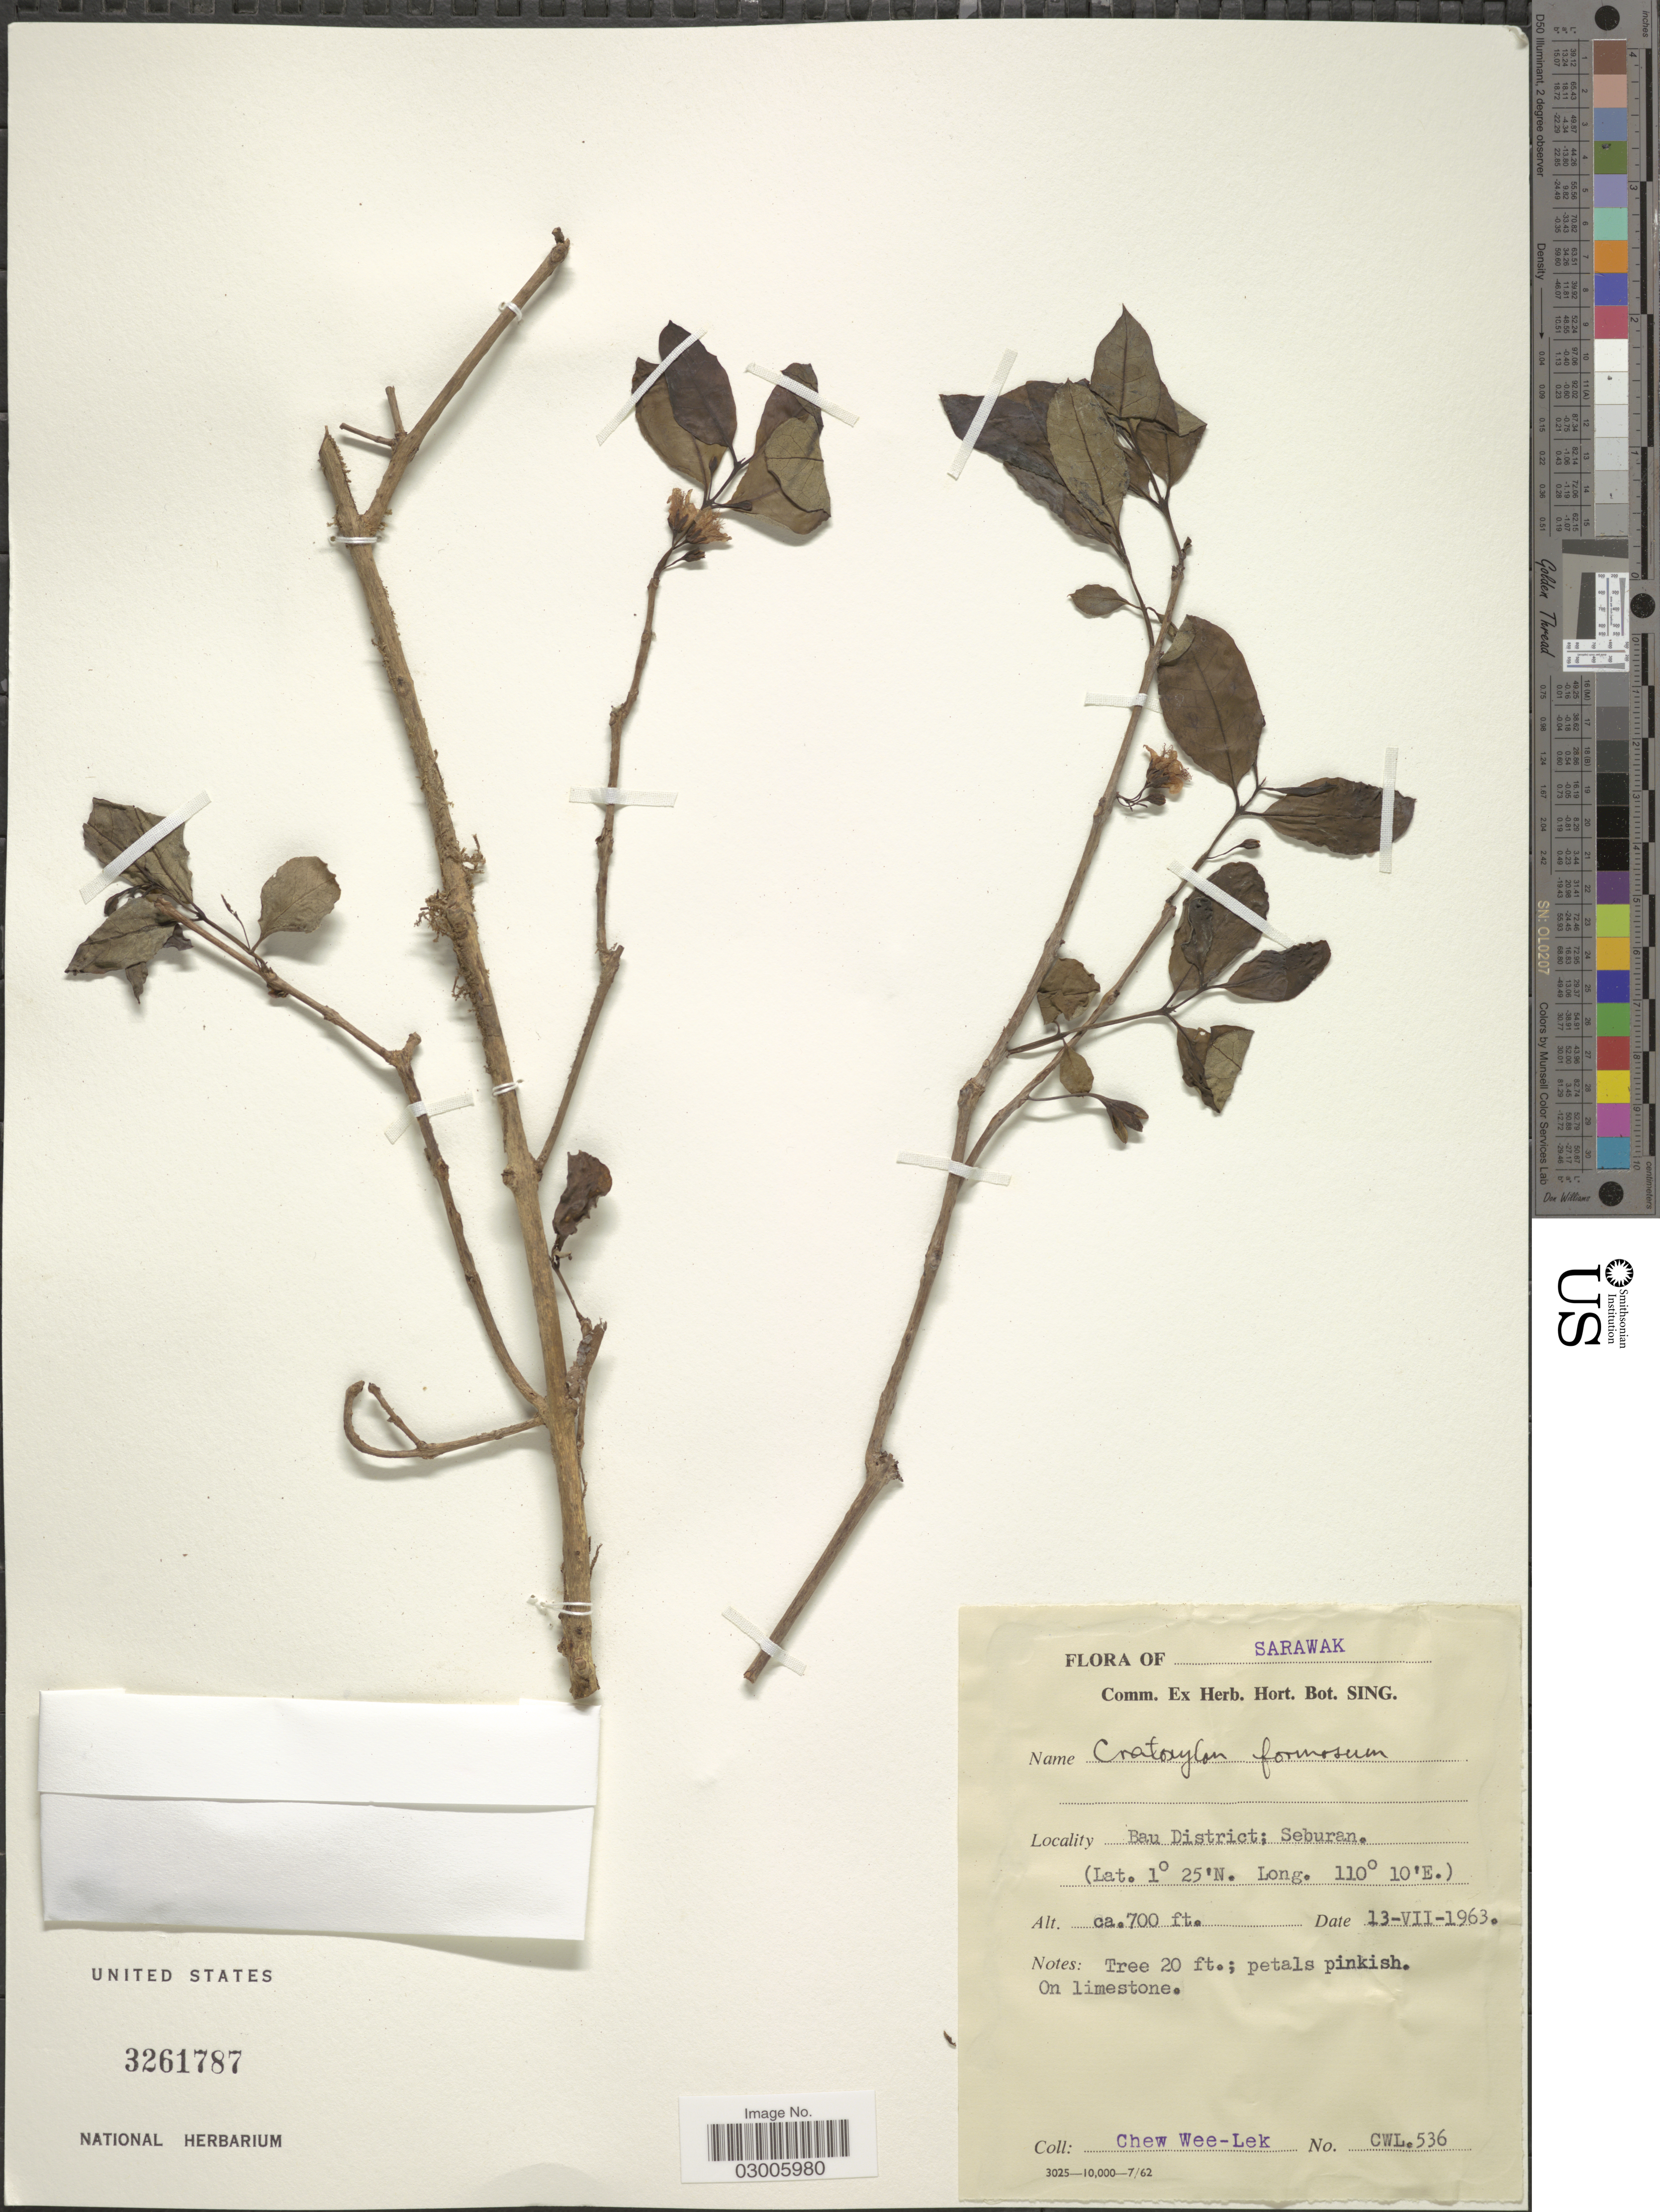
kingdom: Plantae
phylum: Tracheophyta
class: Magnoliopsida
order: Malpighiales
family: Hypericaceae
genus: Cratoxylum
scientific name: Cratoxylum formosum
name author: (Jack) Benth. & Hook. f. ex Dyer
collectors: W. Chew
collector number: CWL536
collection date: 1963-07-13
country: Malaysia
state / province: Sarawak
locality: Bau District; Seburan.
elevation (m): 213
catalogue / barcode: US 3261787